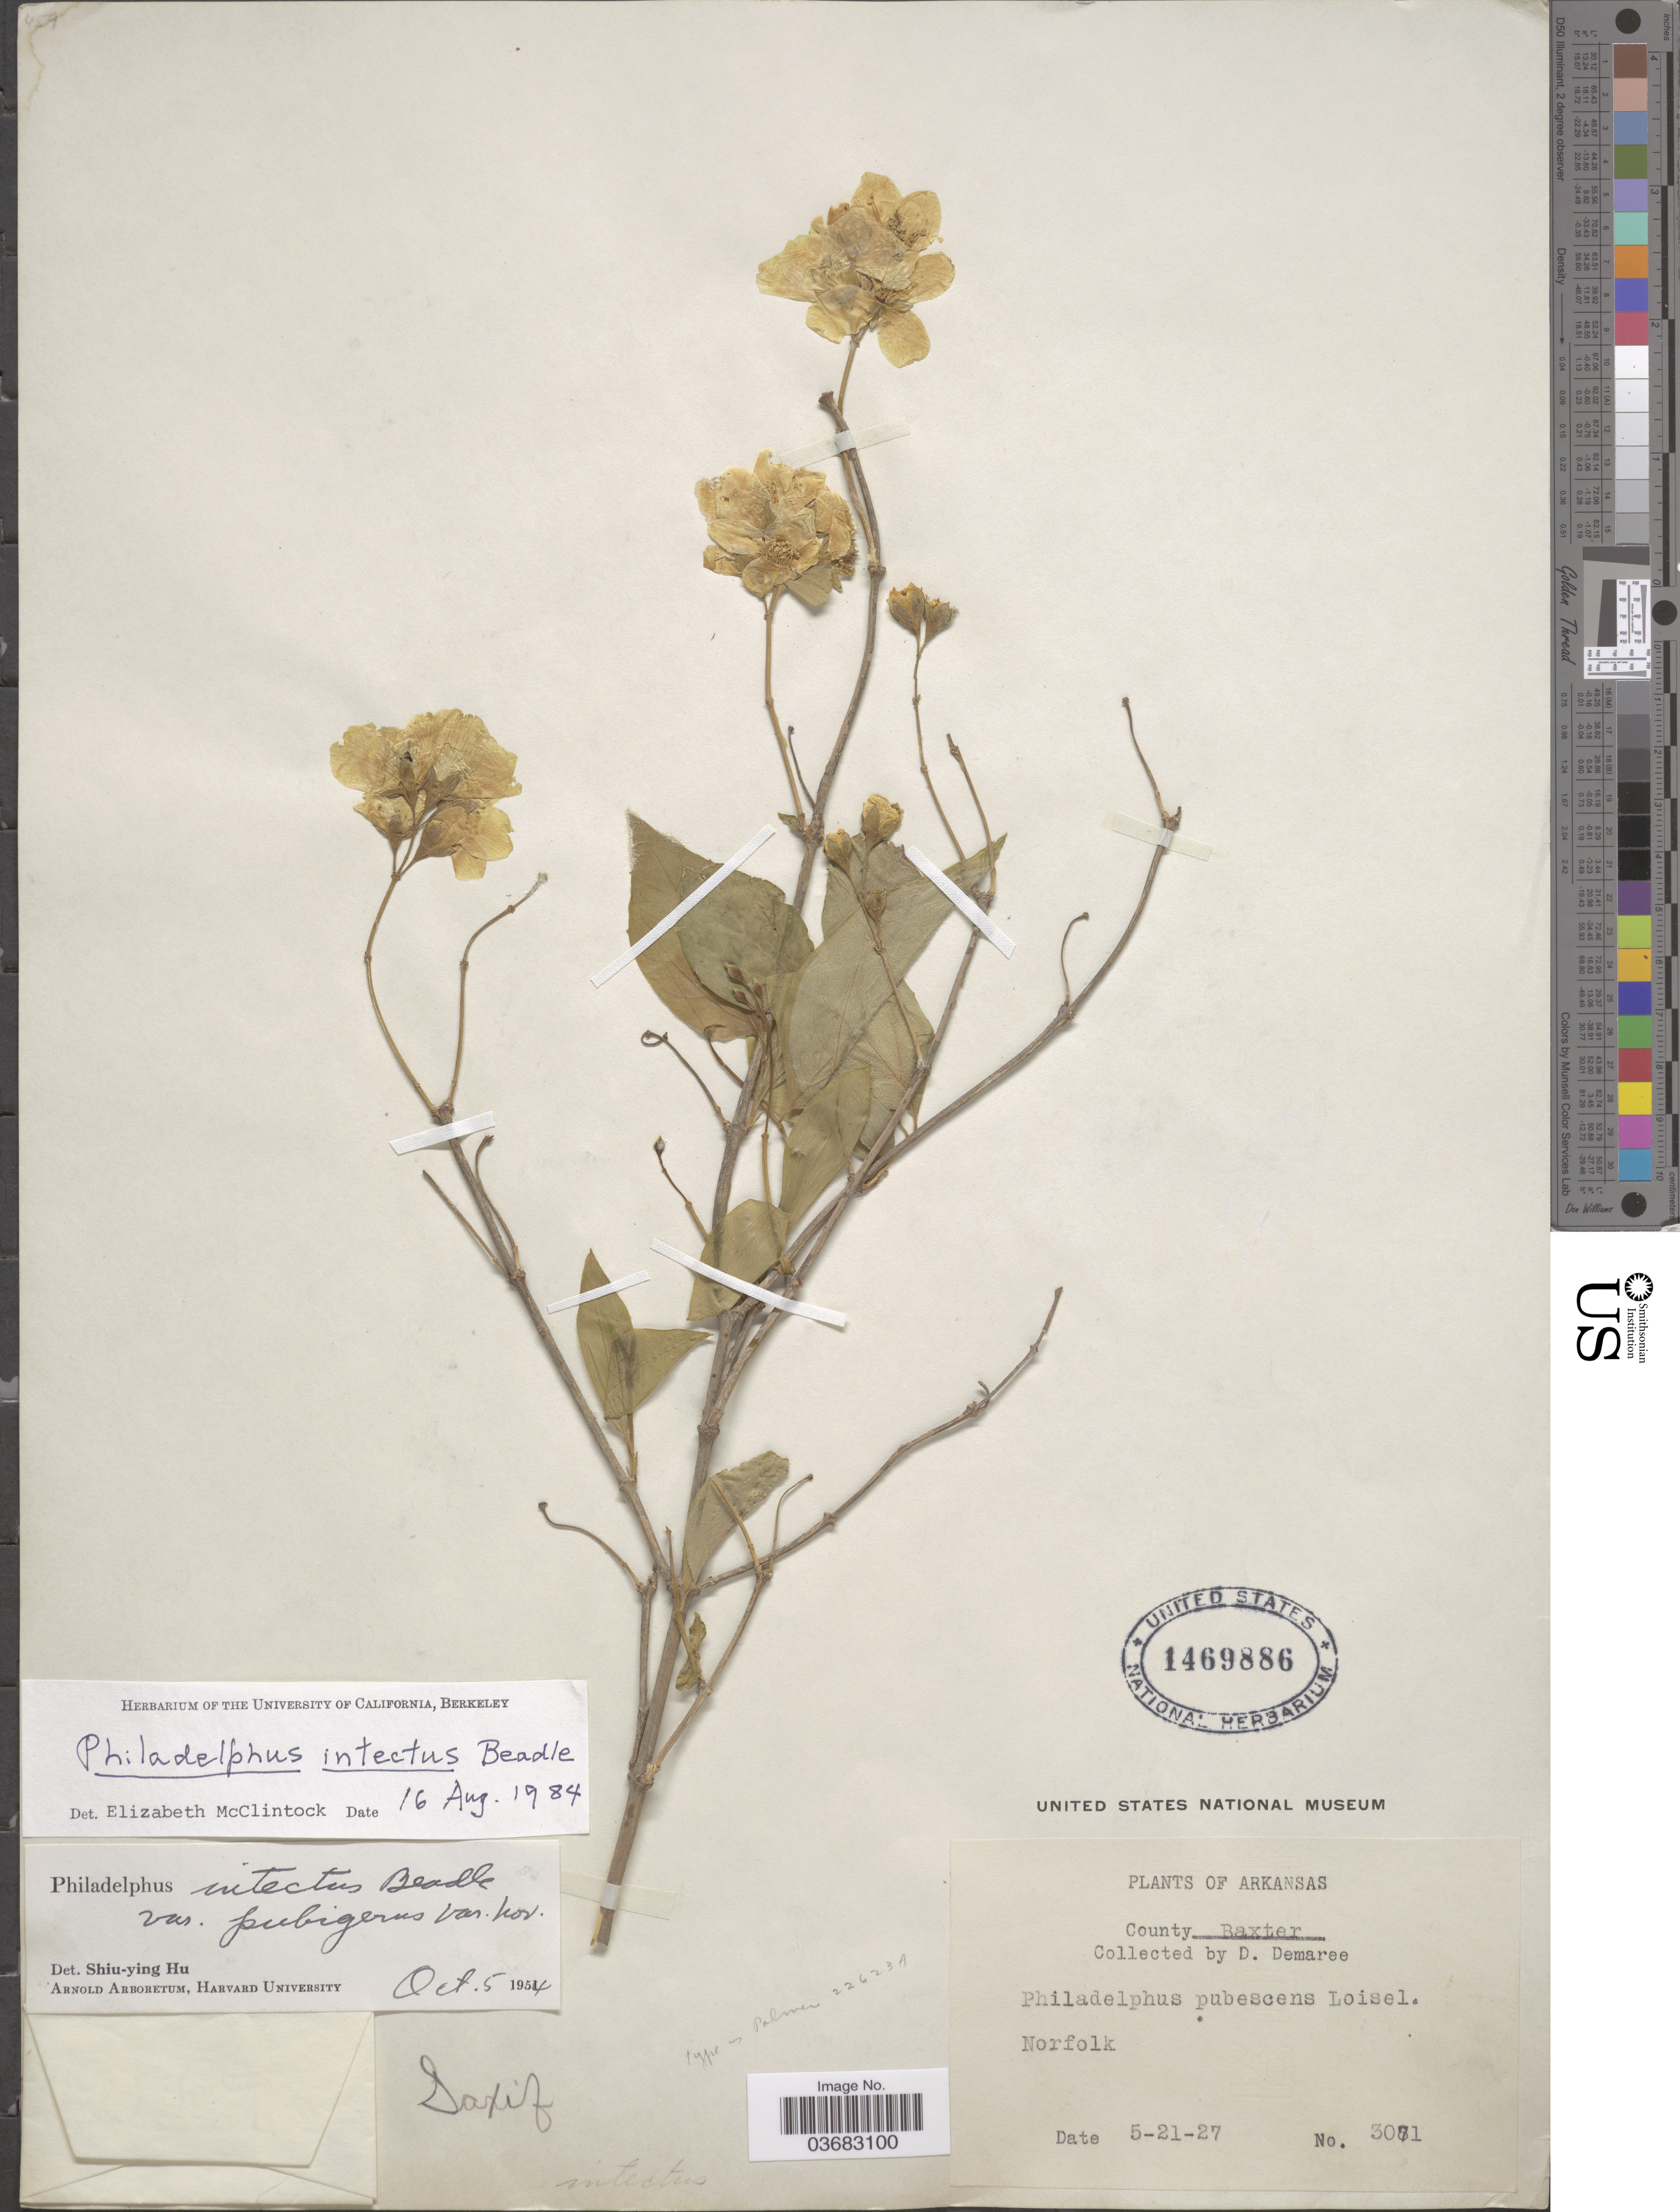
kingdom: Plantae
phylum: Tracheophyta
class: Magnoliopsida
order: Cornales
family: Hydrangeaceae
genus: Philadelphus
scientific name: Philadelphus intectus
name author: Beadle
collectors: D. Demaree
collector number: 3071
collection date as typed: Transcribed d/m/y: 21/5/27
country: United States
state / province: Arkansas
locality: County Baxter. Norfolk.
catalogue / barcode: US 1469886